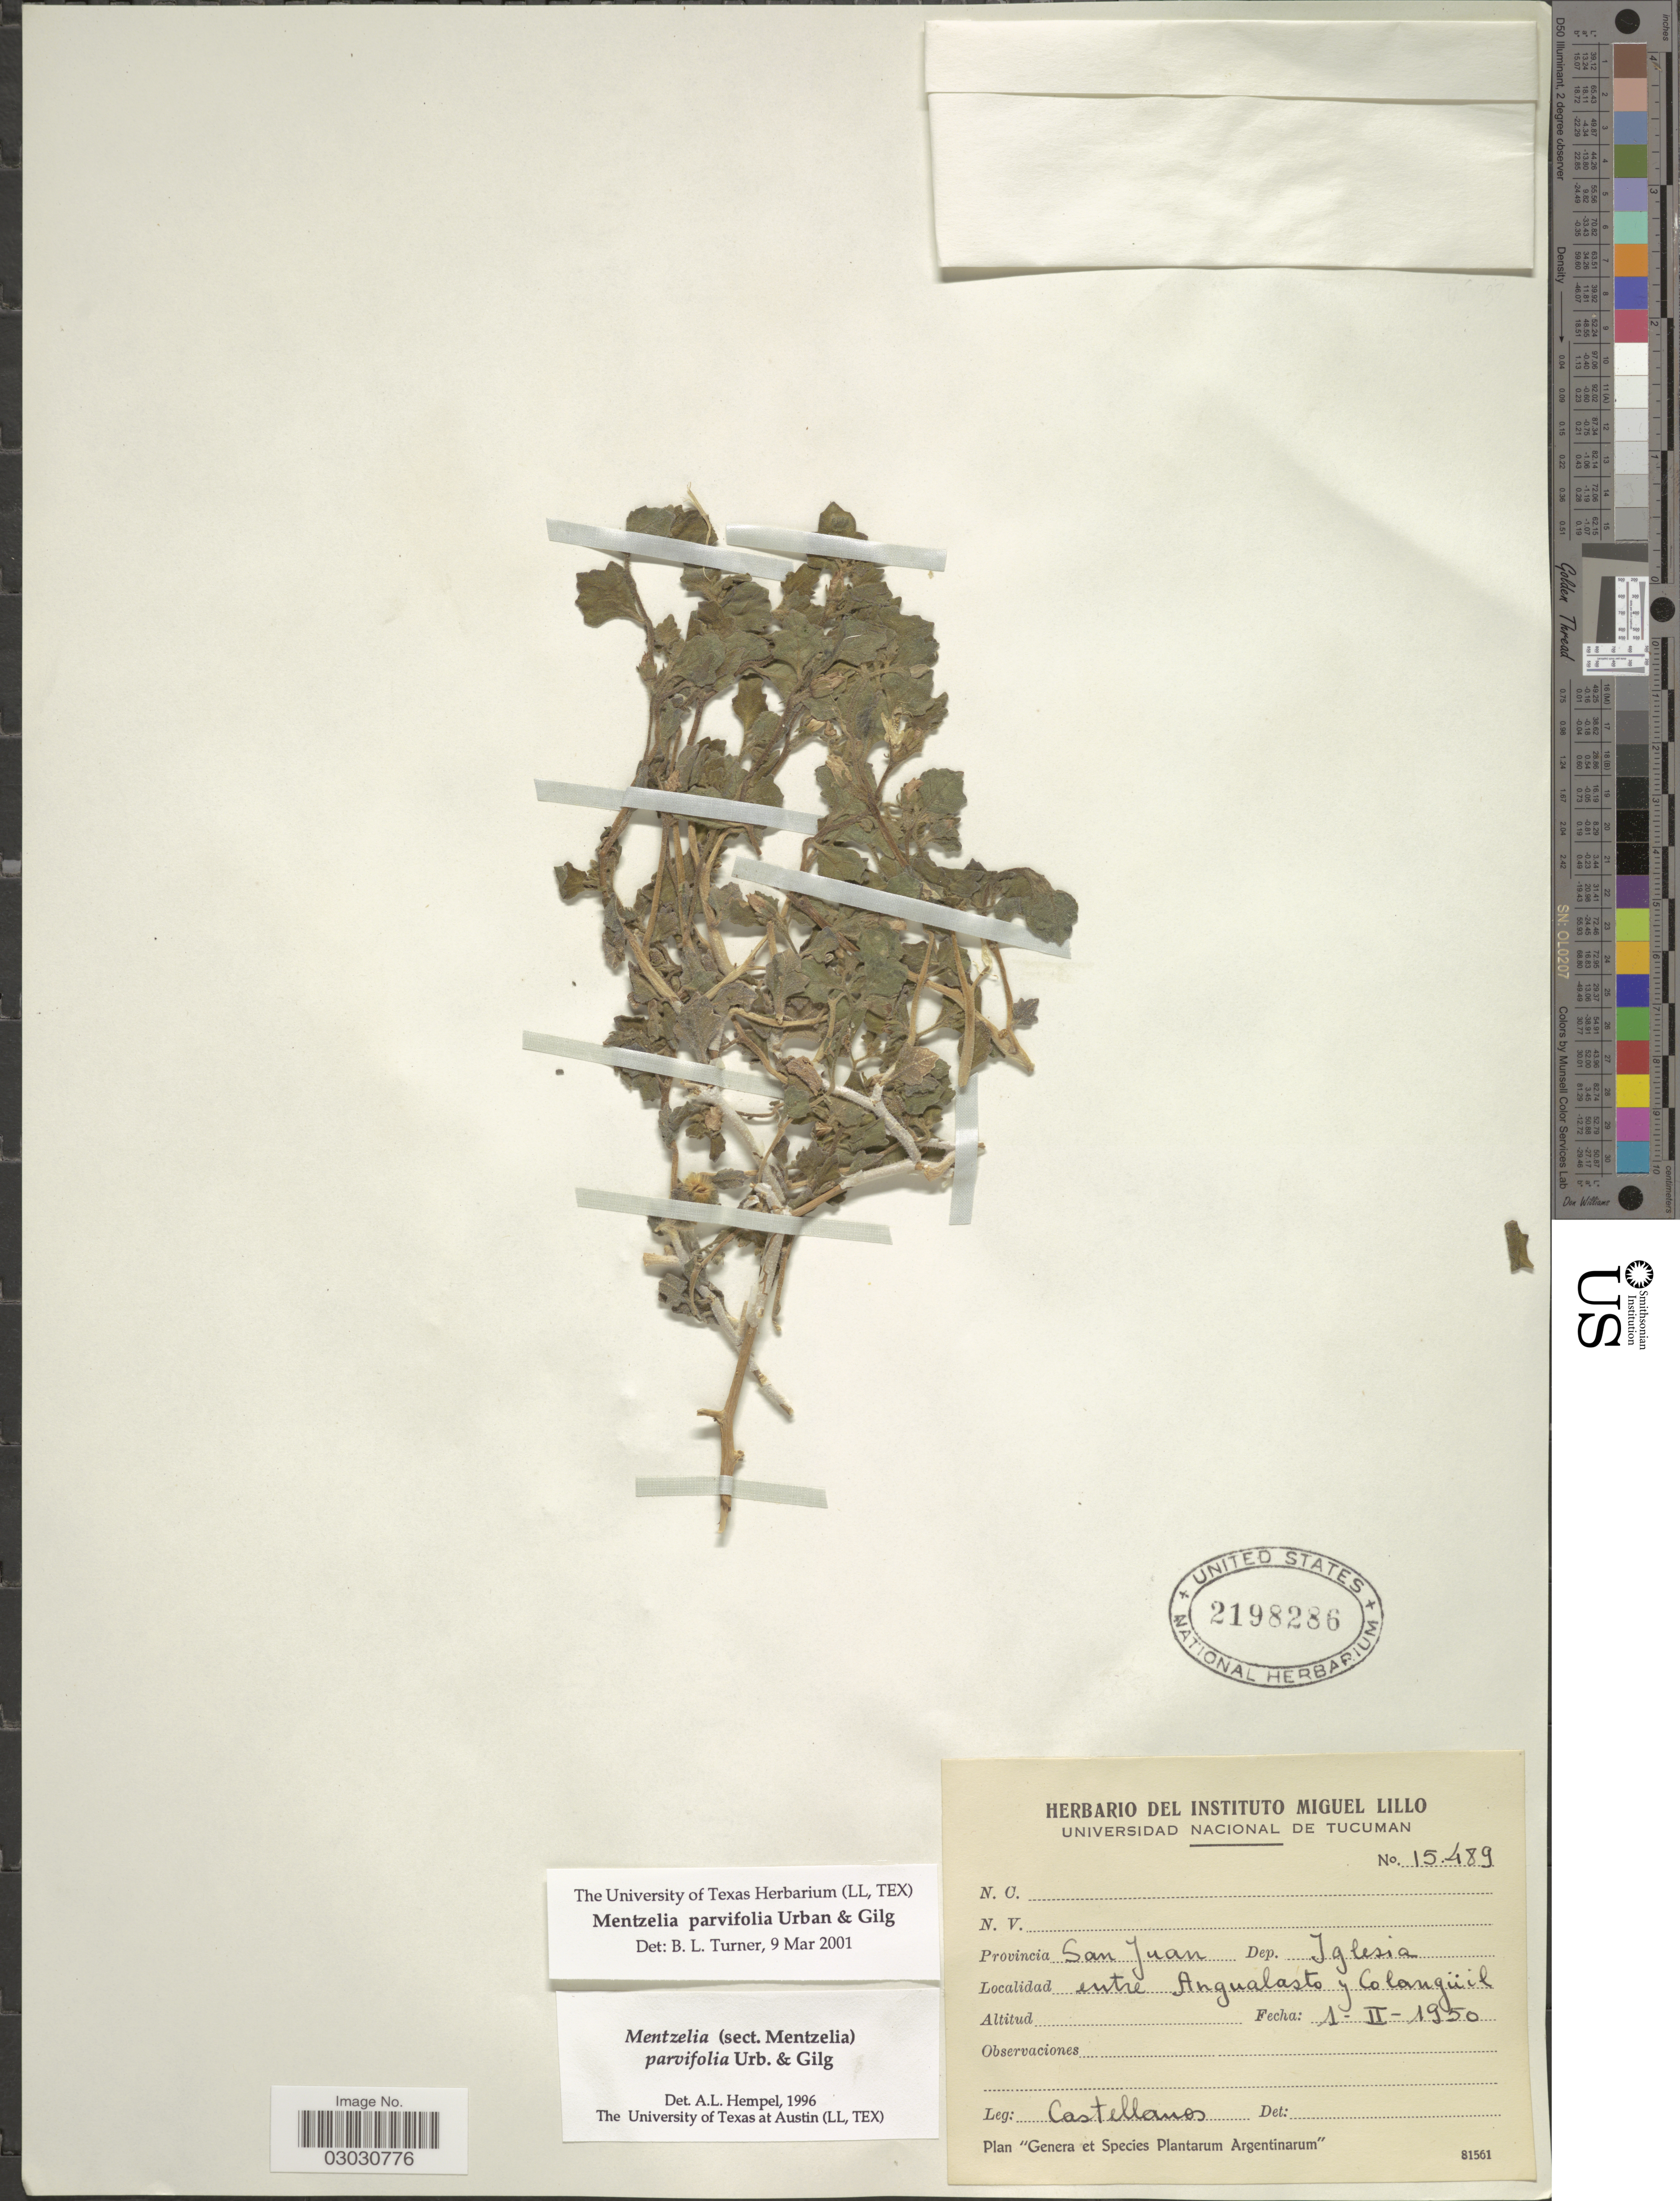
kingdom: Plantae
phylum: Tracheophyta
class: Magnoliopsida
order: Cornales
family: Loasaceae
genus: Mentzelia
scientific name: Mentzelia parvifolia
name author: Urb. & Gilg ex Kurtz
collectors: -- Castellanos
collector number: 15489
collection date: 1950-02-01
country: Argentina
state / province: San Juan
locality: Dep. Iglesia. Entre Angualasto y Colangüil.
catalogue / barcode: US 2198286